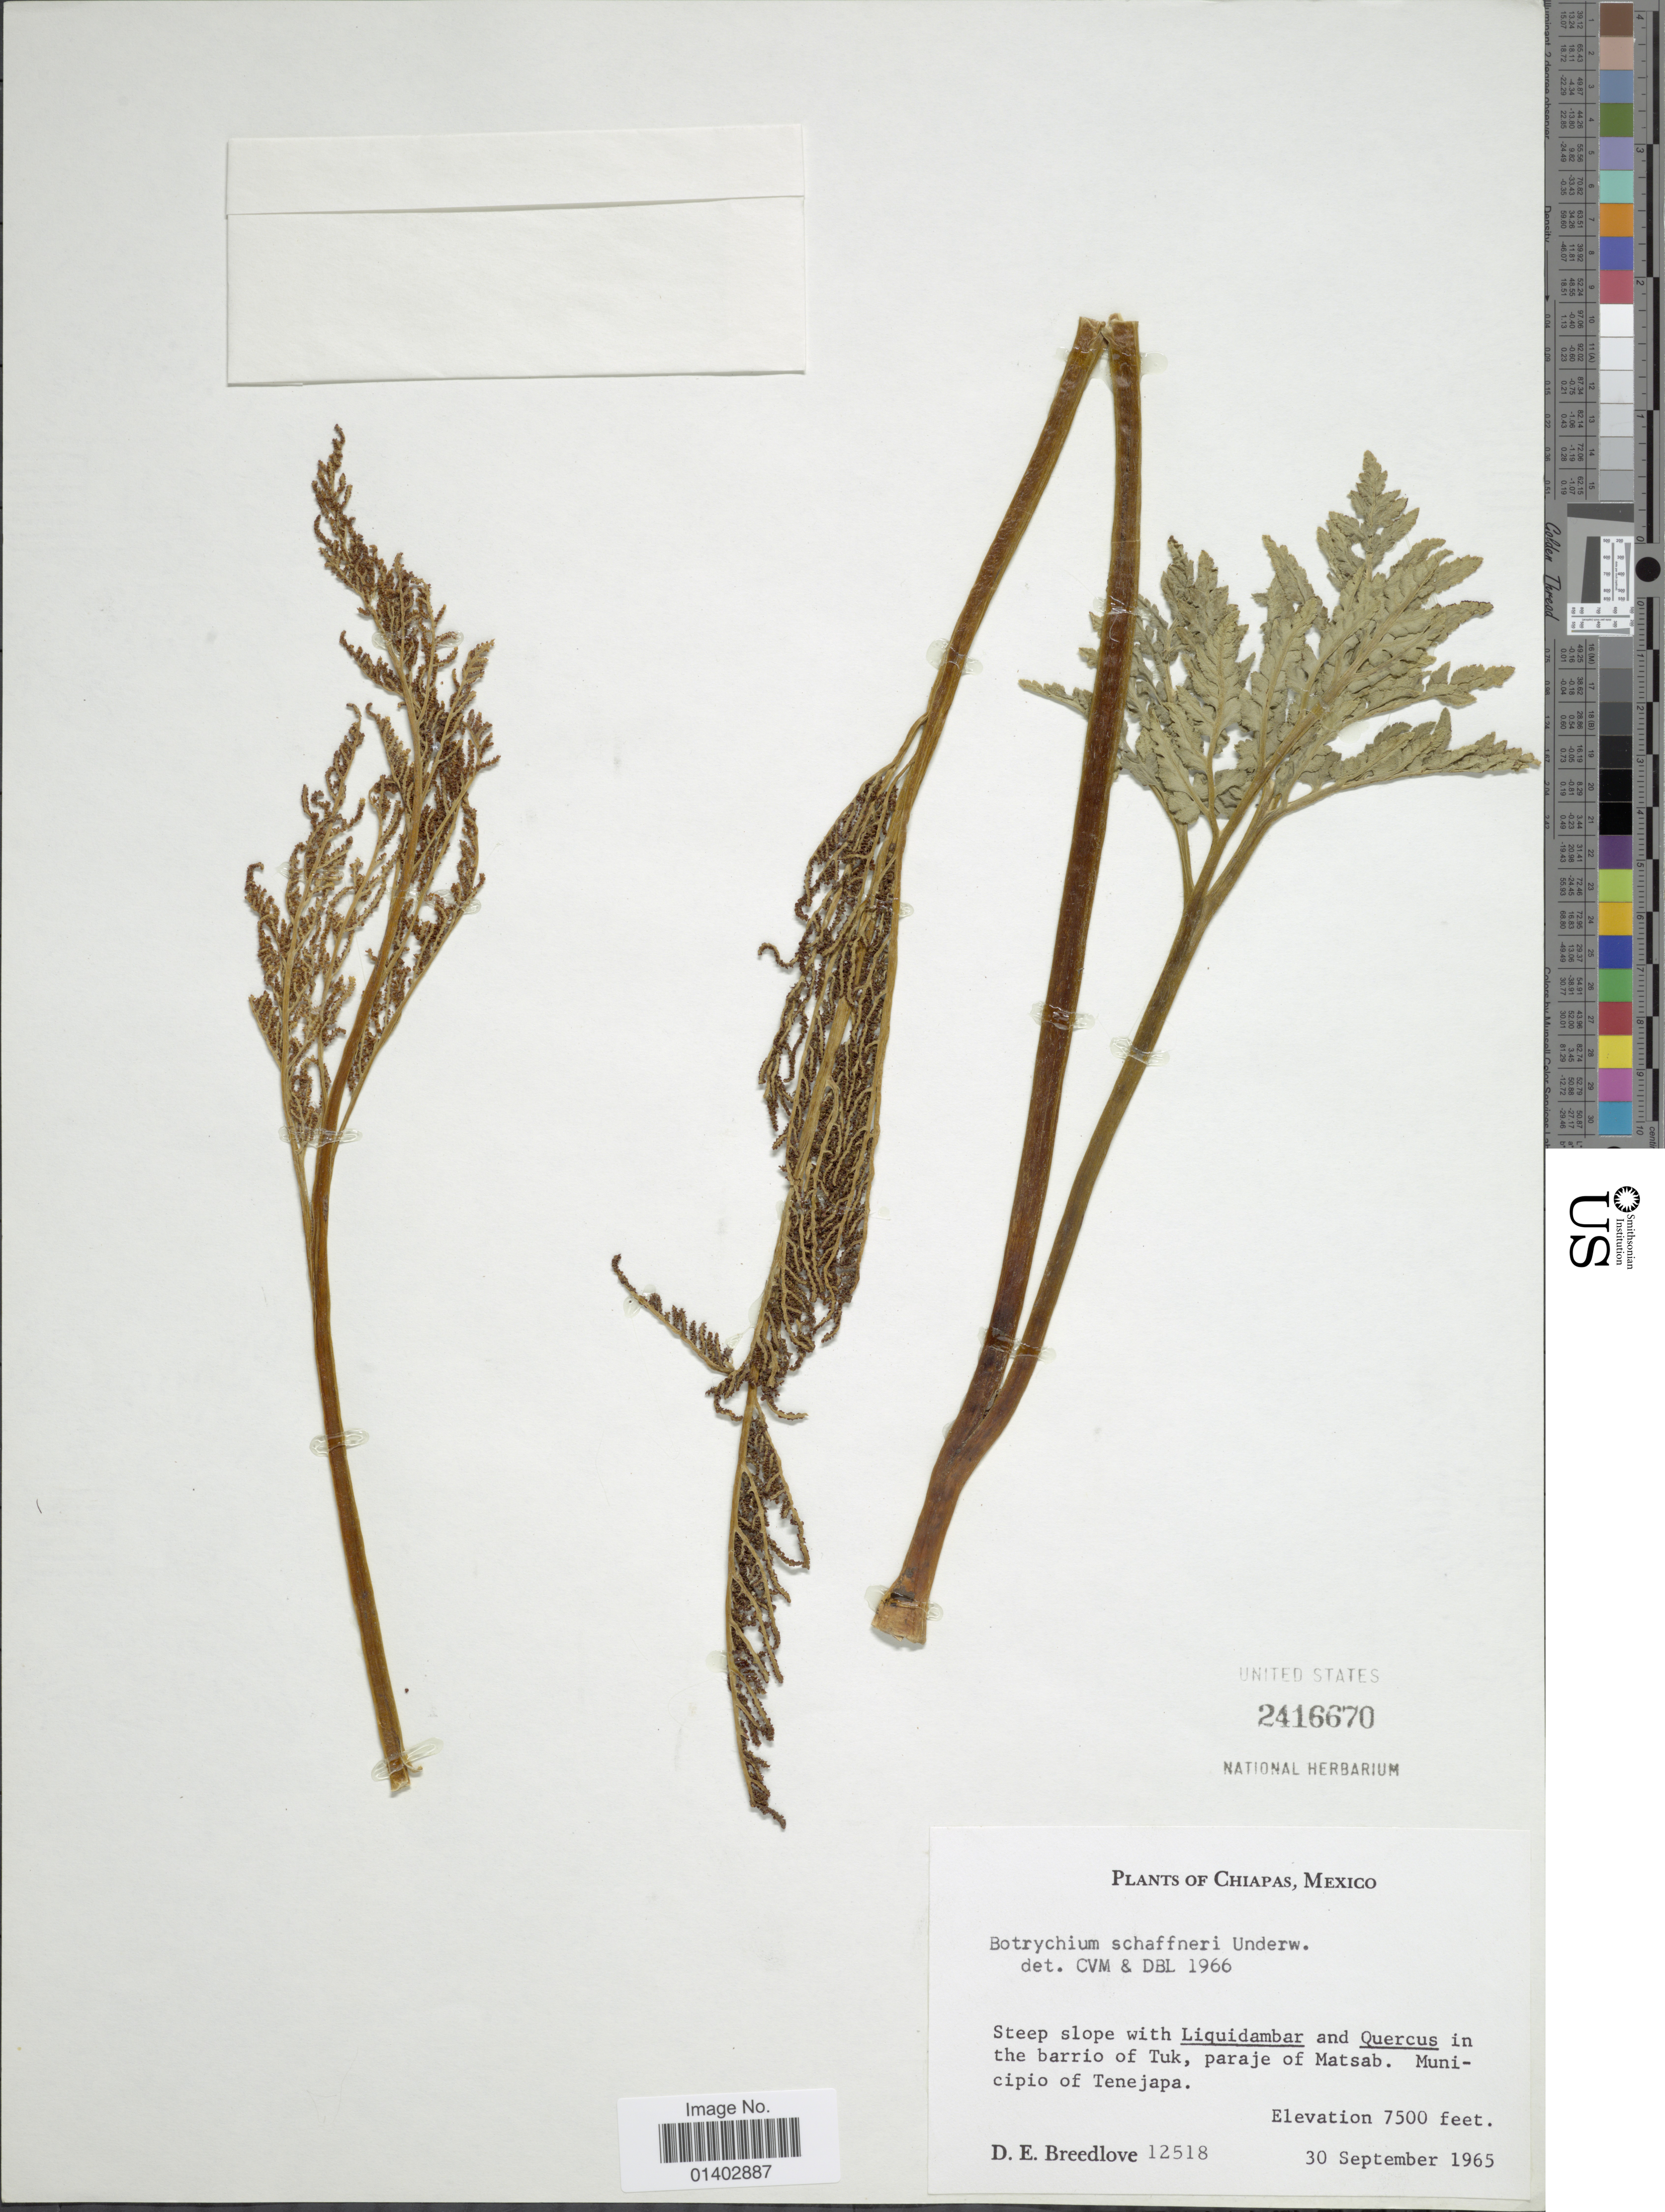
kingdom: Plantae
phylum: Tracheophyta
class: Polypodiopsida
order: Ophioglossales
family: Ophioglossaceae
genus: Botrychium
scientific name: Botrychium schaffneri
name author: Underw.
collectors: D. E. Breedlove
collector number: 12518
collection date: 1965-09-30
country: Mexico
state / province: Chiapas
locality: In the barrio of Tuk, paraje of Matsab. Municipio of Tenejapa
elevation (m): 2286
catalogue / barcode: US 2416670